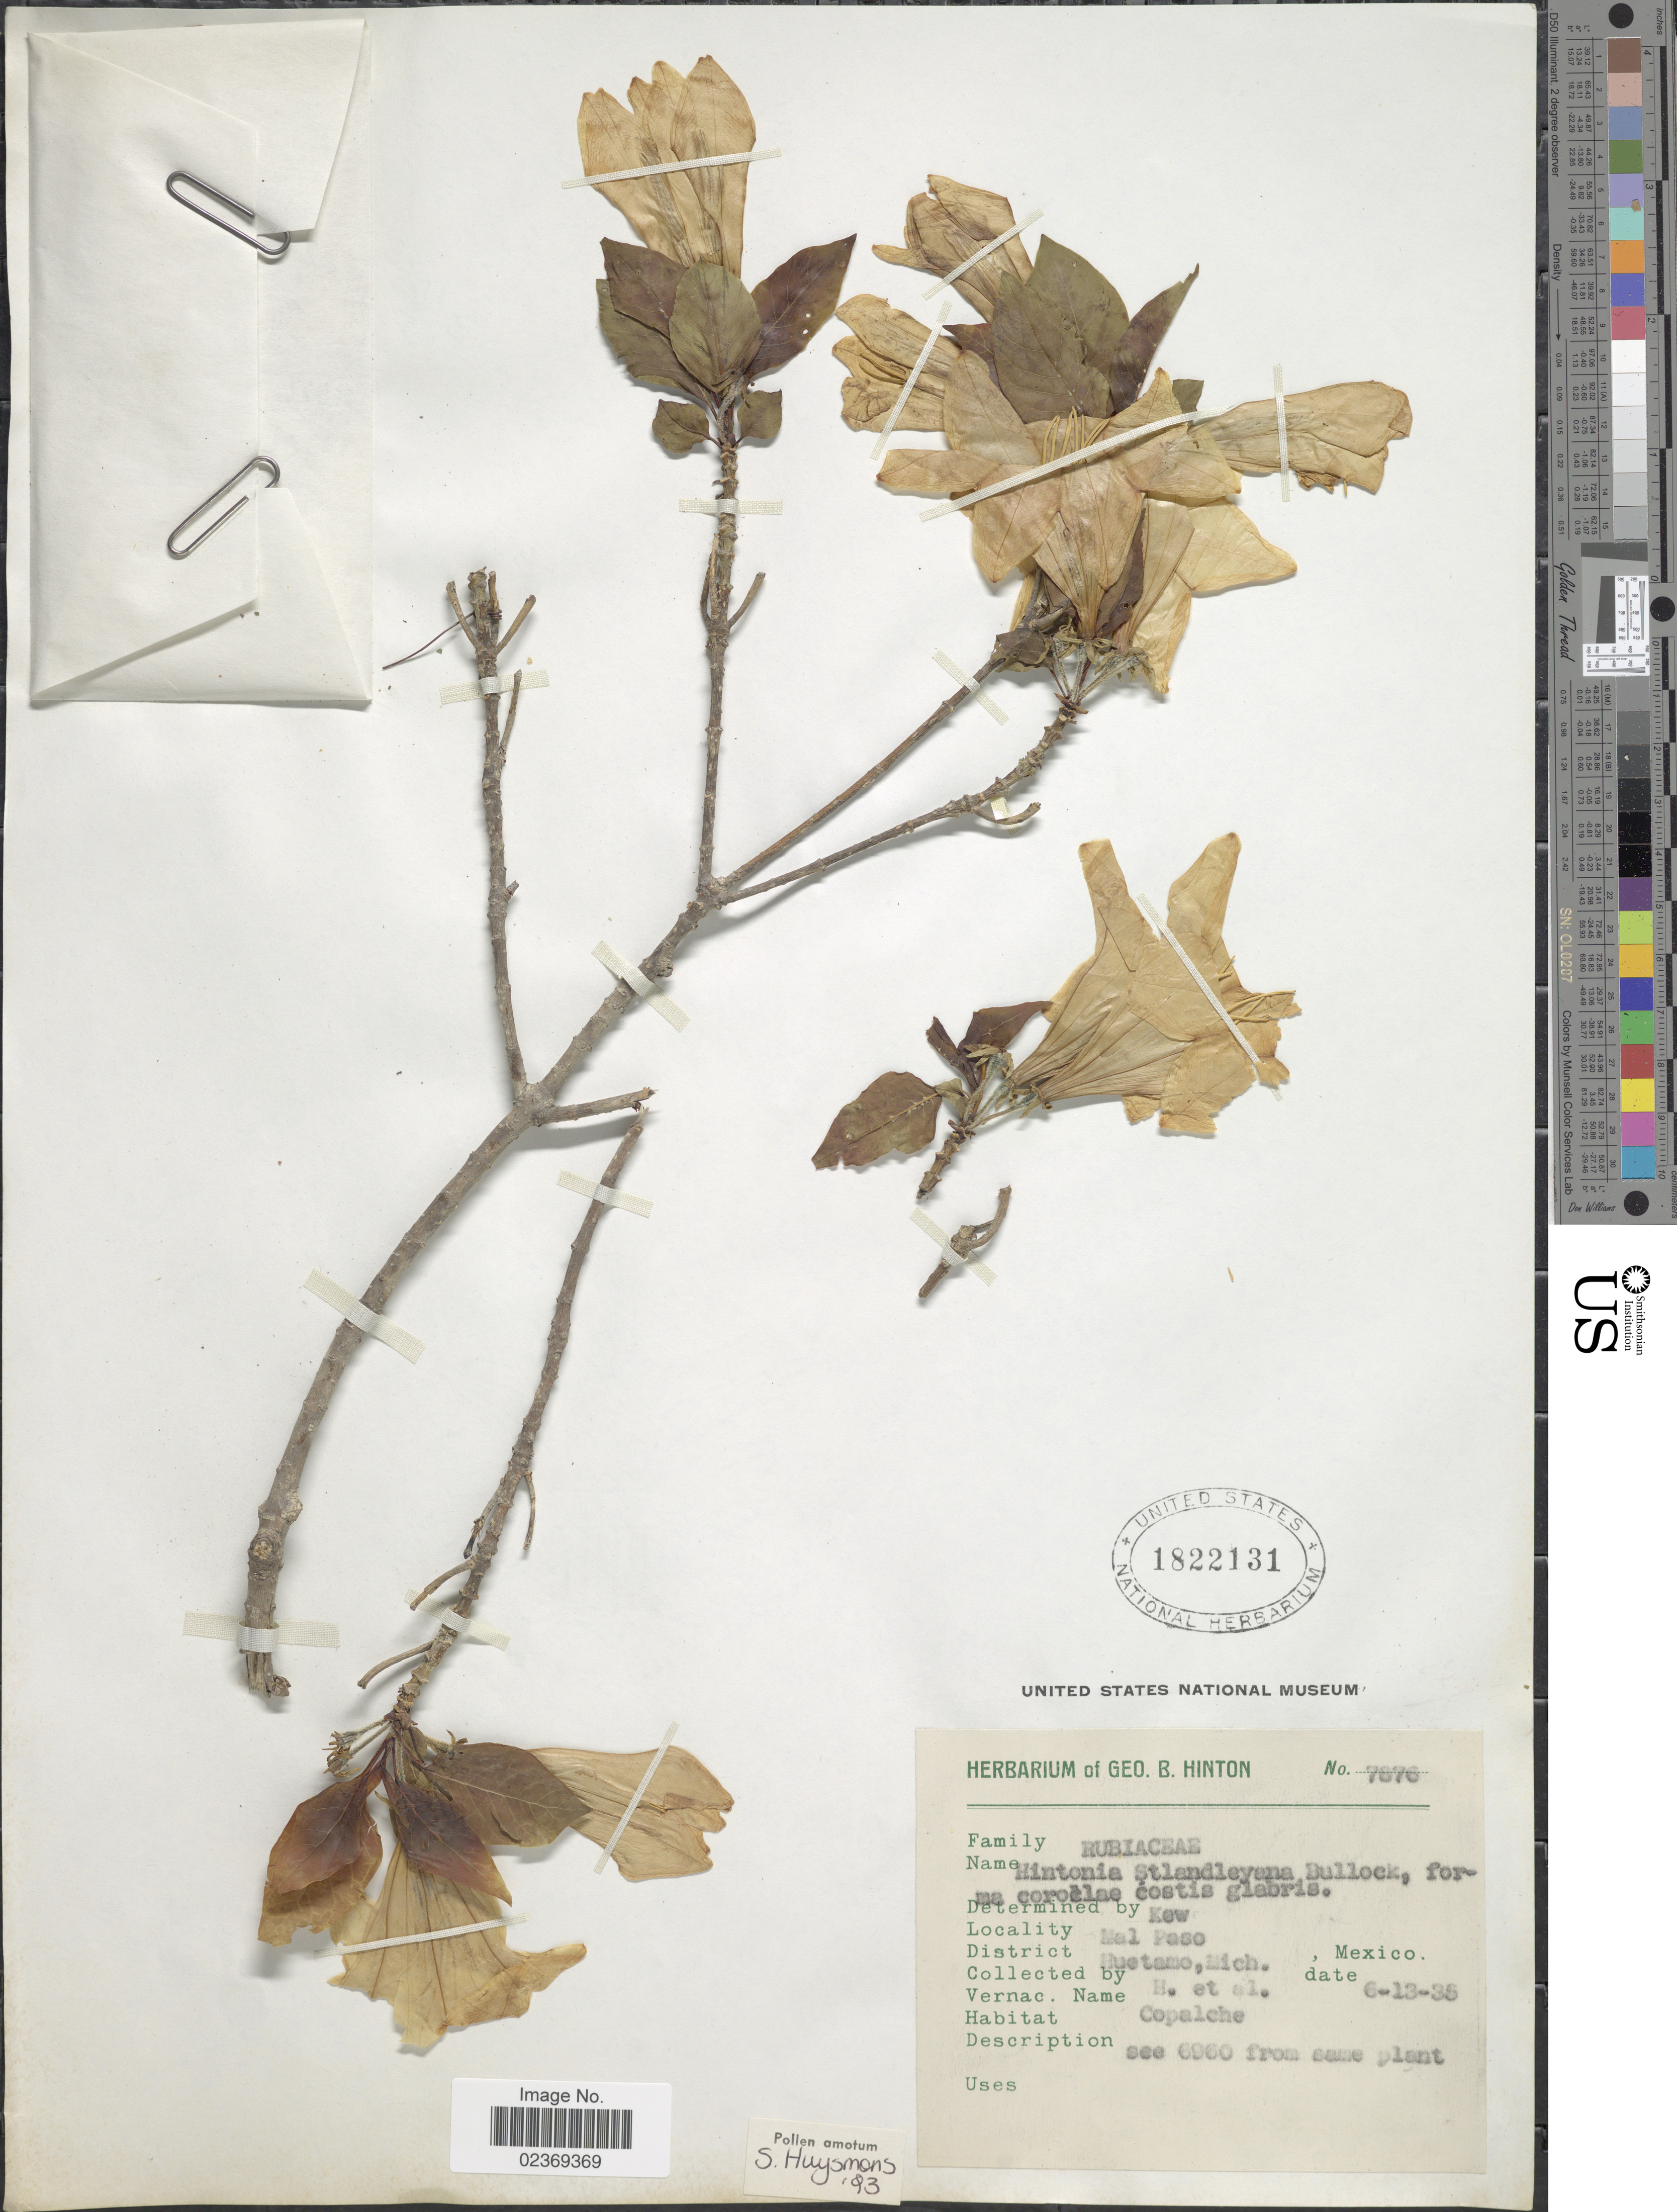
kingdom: Plantae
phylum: Tracheophyta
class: Magnoliopsida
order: Gentianales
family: Rubiaceae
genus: Hintonia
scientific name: Hintonia standleyana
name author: Bullock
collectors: G. B. Hinton & et al.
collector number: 7676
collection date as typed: Transcribed d/m/y: 13/6/35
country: Mexico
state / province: Michoacán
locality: Mal Paso, District Huetamo.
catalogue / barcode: US 1822131